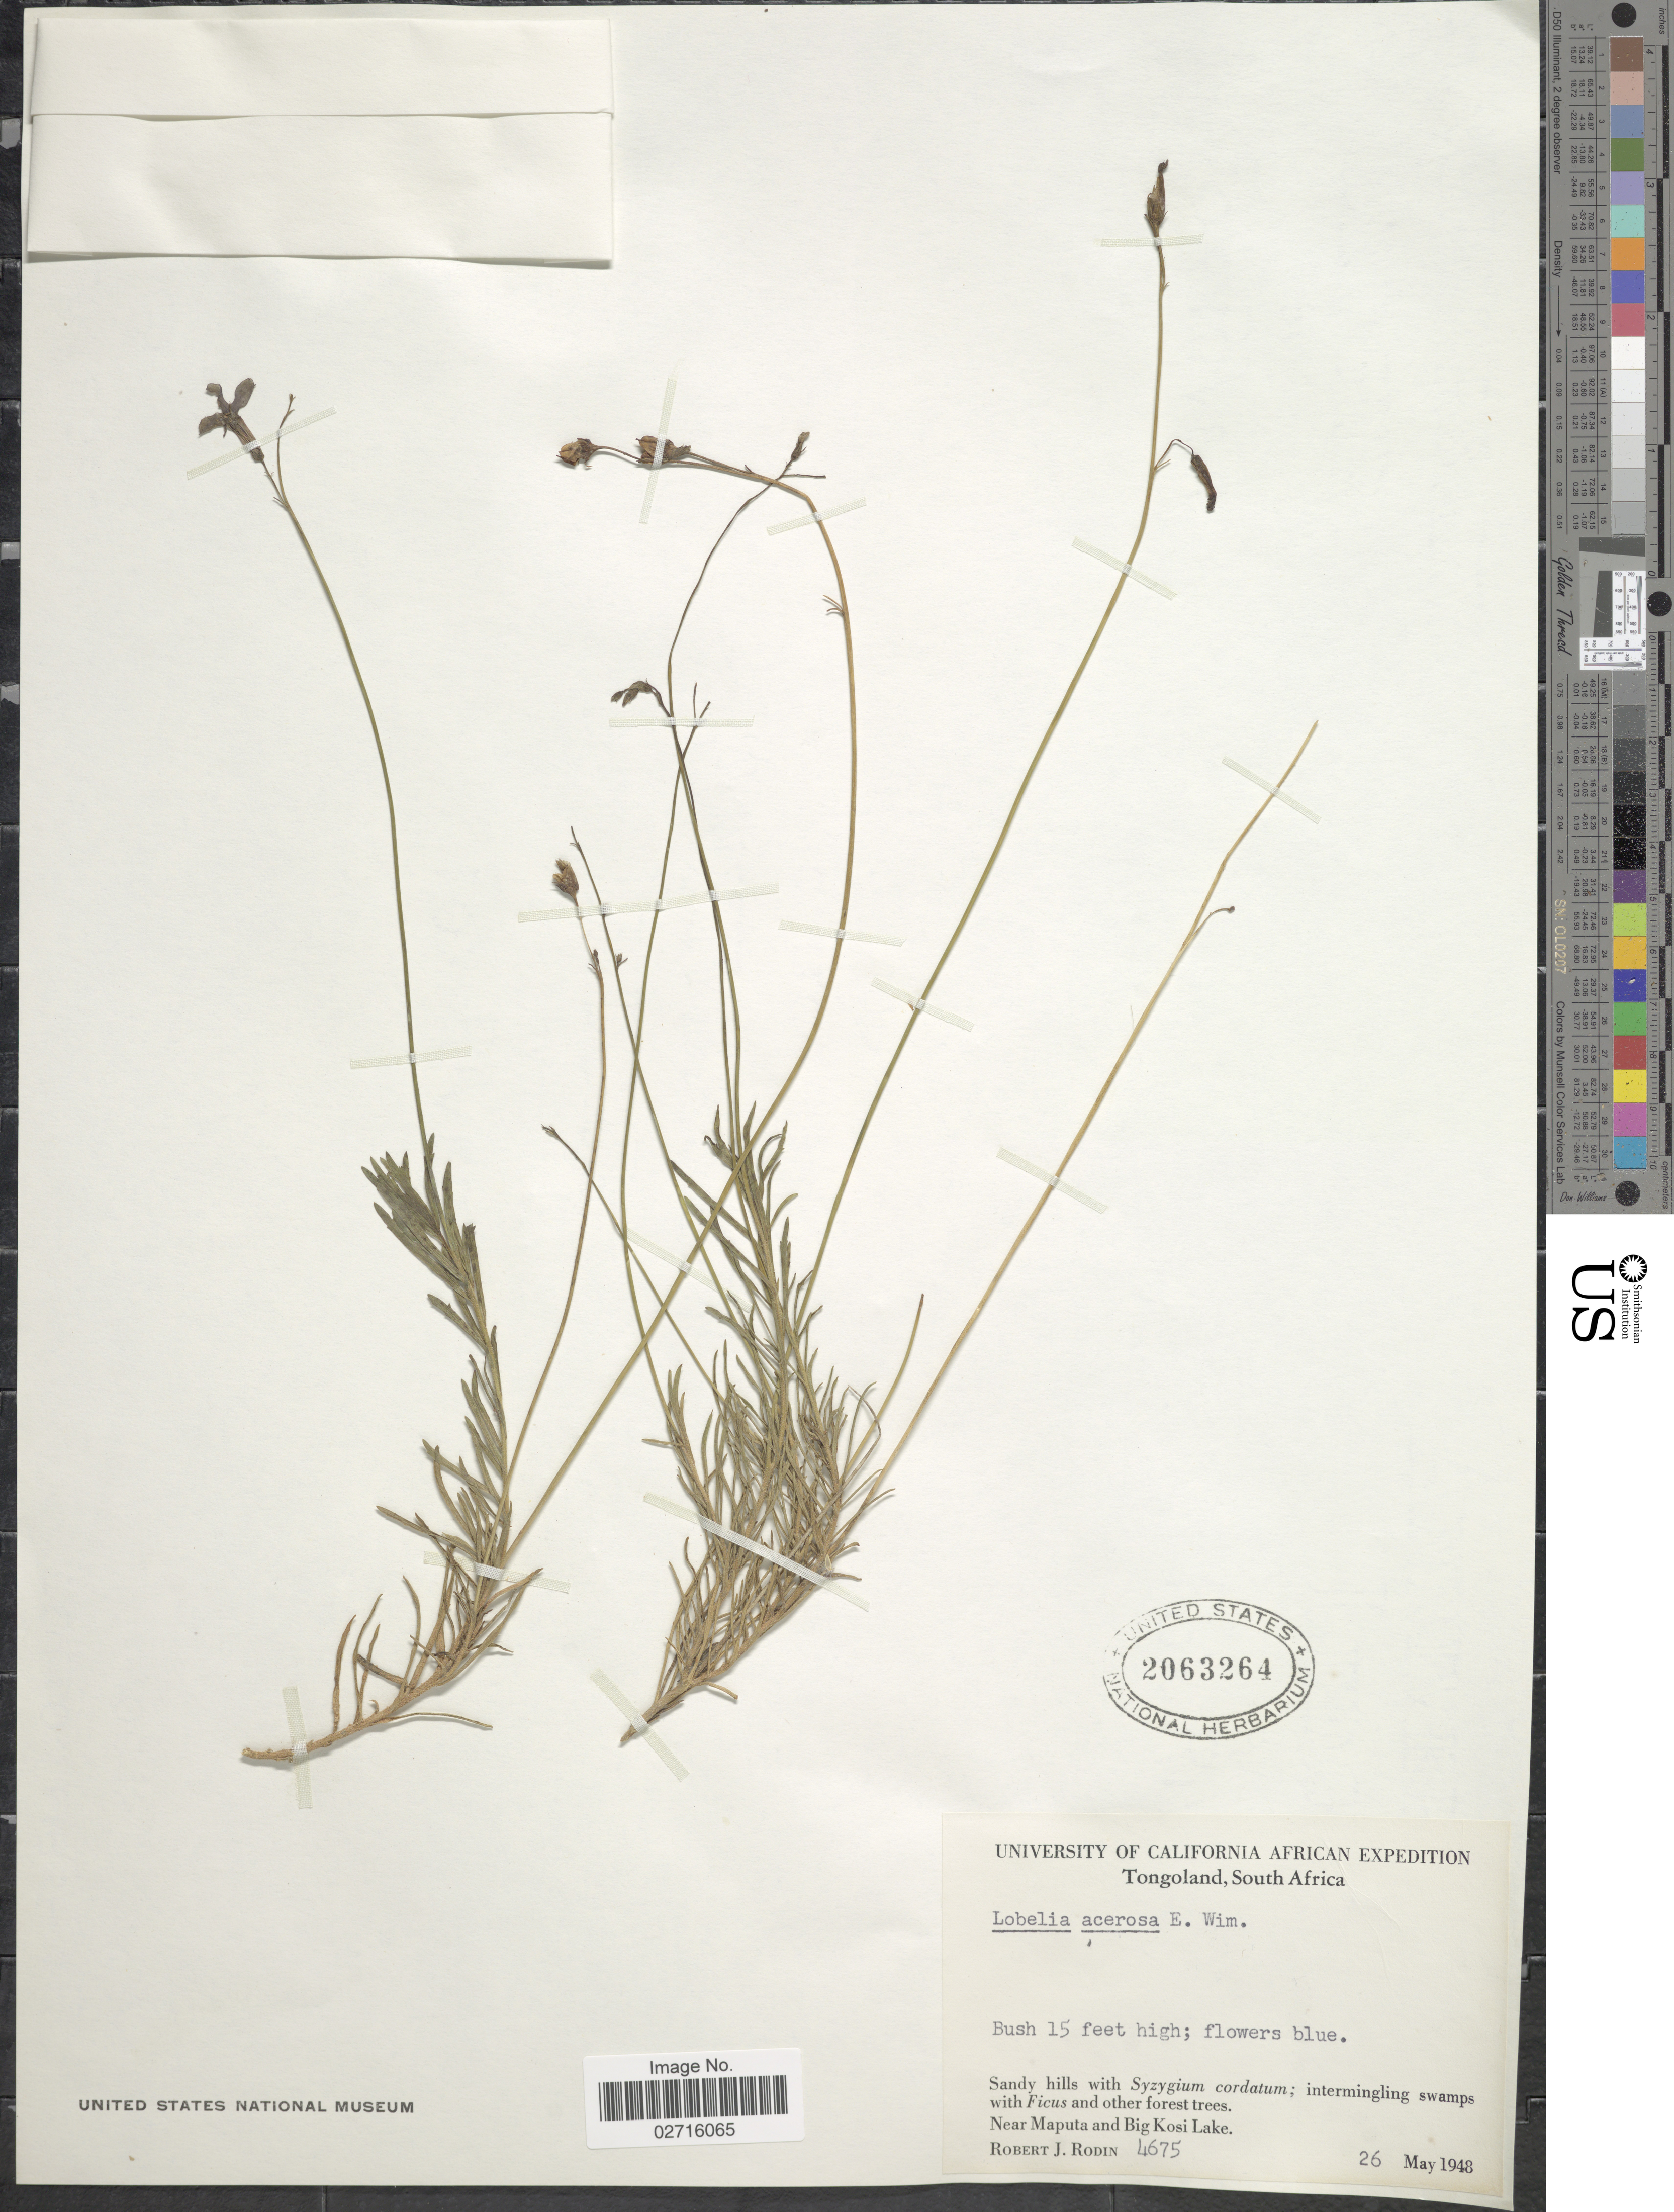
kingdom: Plantae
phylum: Tracheophyta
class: Magnoliopsida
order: Asterales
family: Campanulaceae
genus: Lobelia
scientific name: Lobelia pinifolia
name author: L.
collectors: R. J. Rodin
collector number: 4675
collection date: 1948-05-26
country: South Africa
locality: Tongoland, Sandy hill; Near Maputa and Big Kosi Lake.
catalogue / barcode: US 2063264